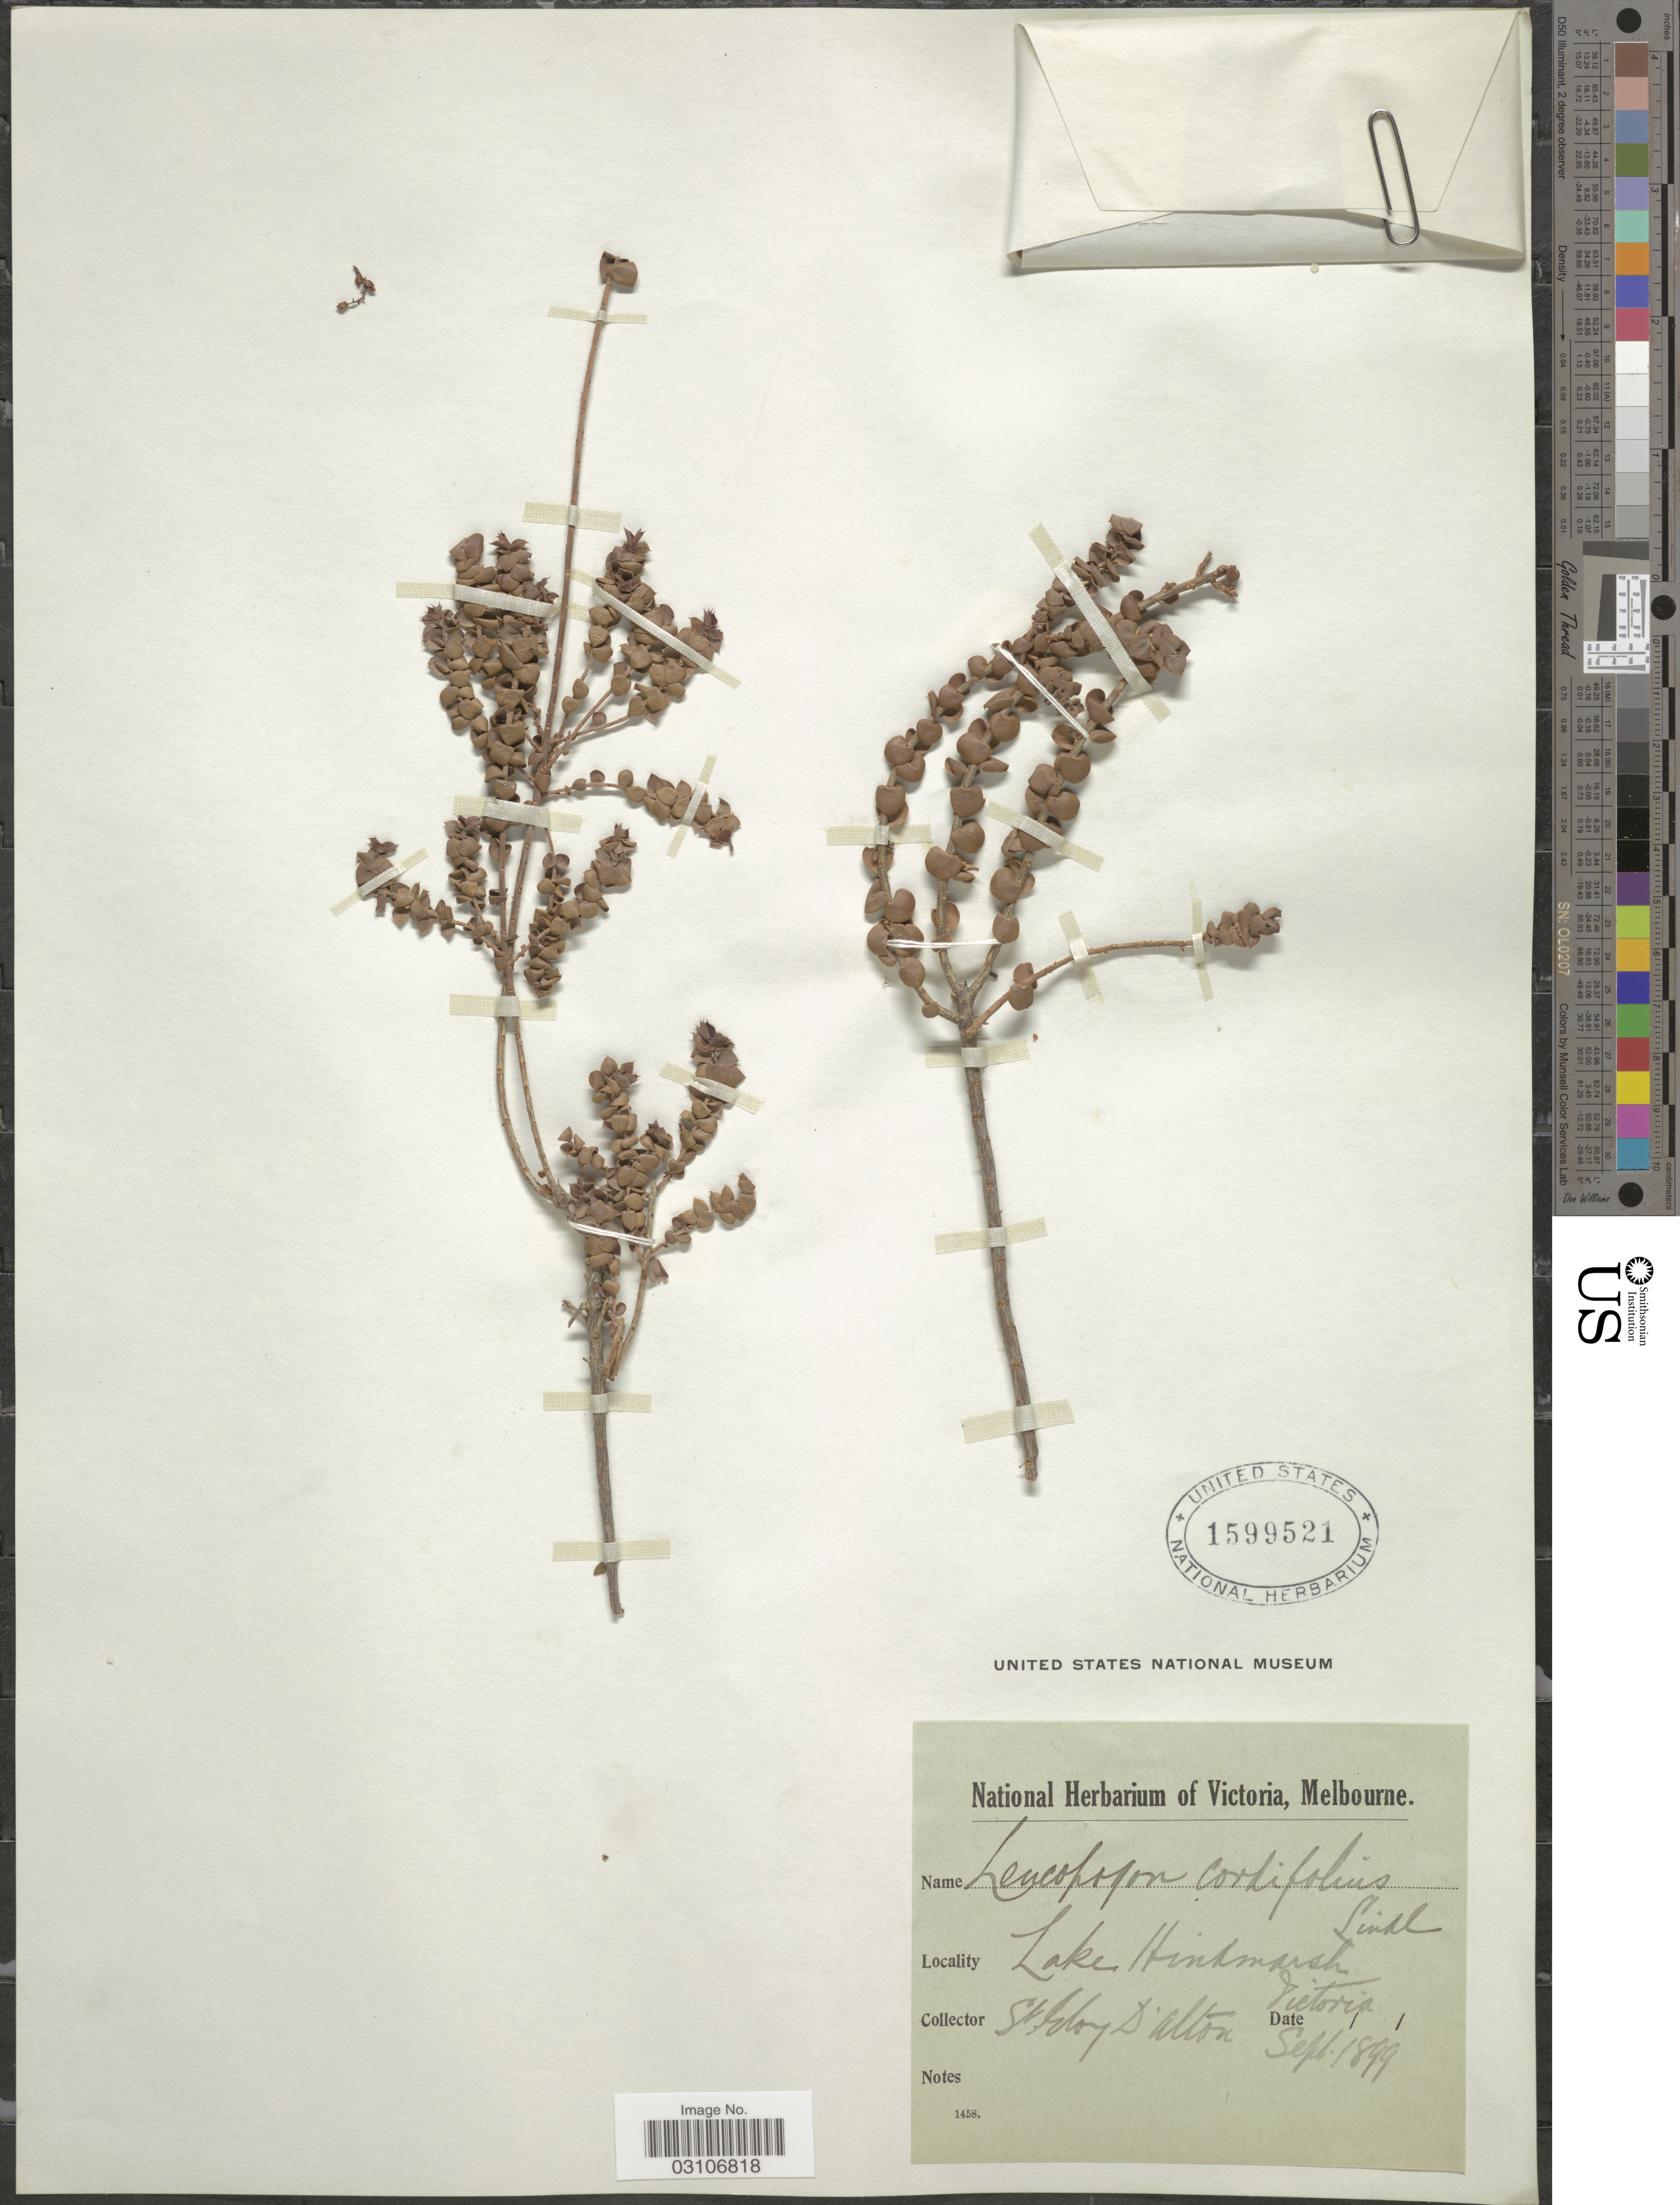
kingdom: Plantae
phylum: Tracheophyta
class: Magnoliopsida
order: Ericales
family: Ericaceae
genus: Leucopogon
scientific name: Leucopogon cordifolius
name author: Lindl.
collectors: S. D'Alton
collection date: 1899-09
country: Australia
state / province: Victoria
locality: Lake Hindmarsh, Victoria.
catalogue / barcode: US 1599521